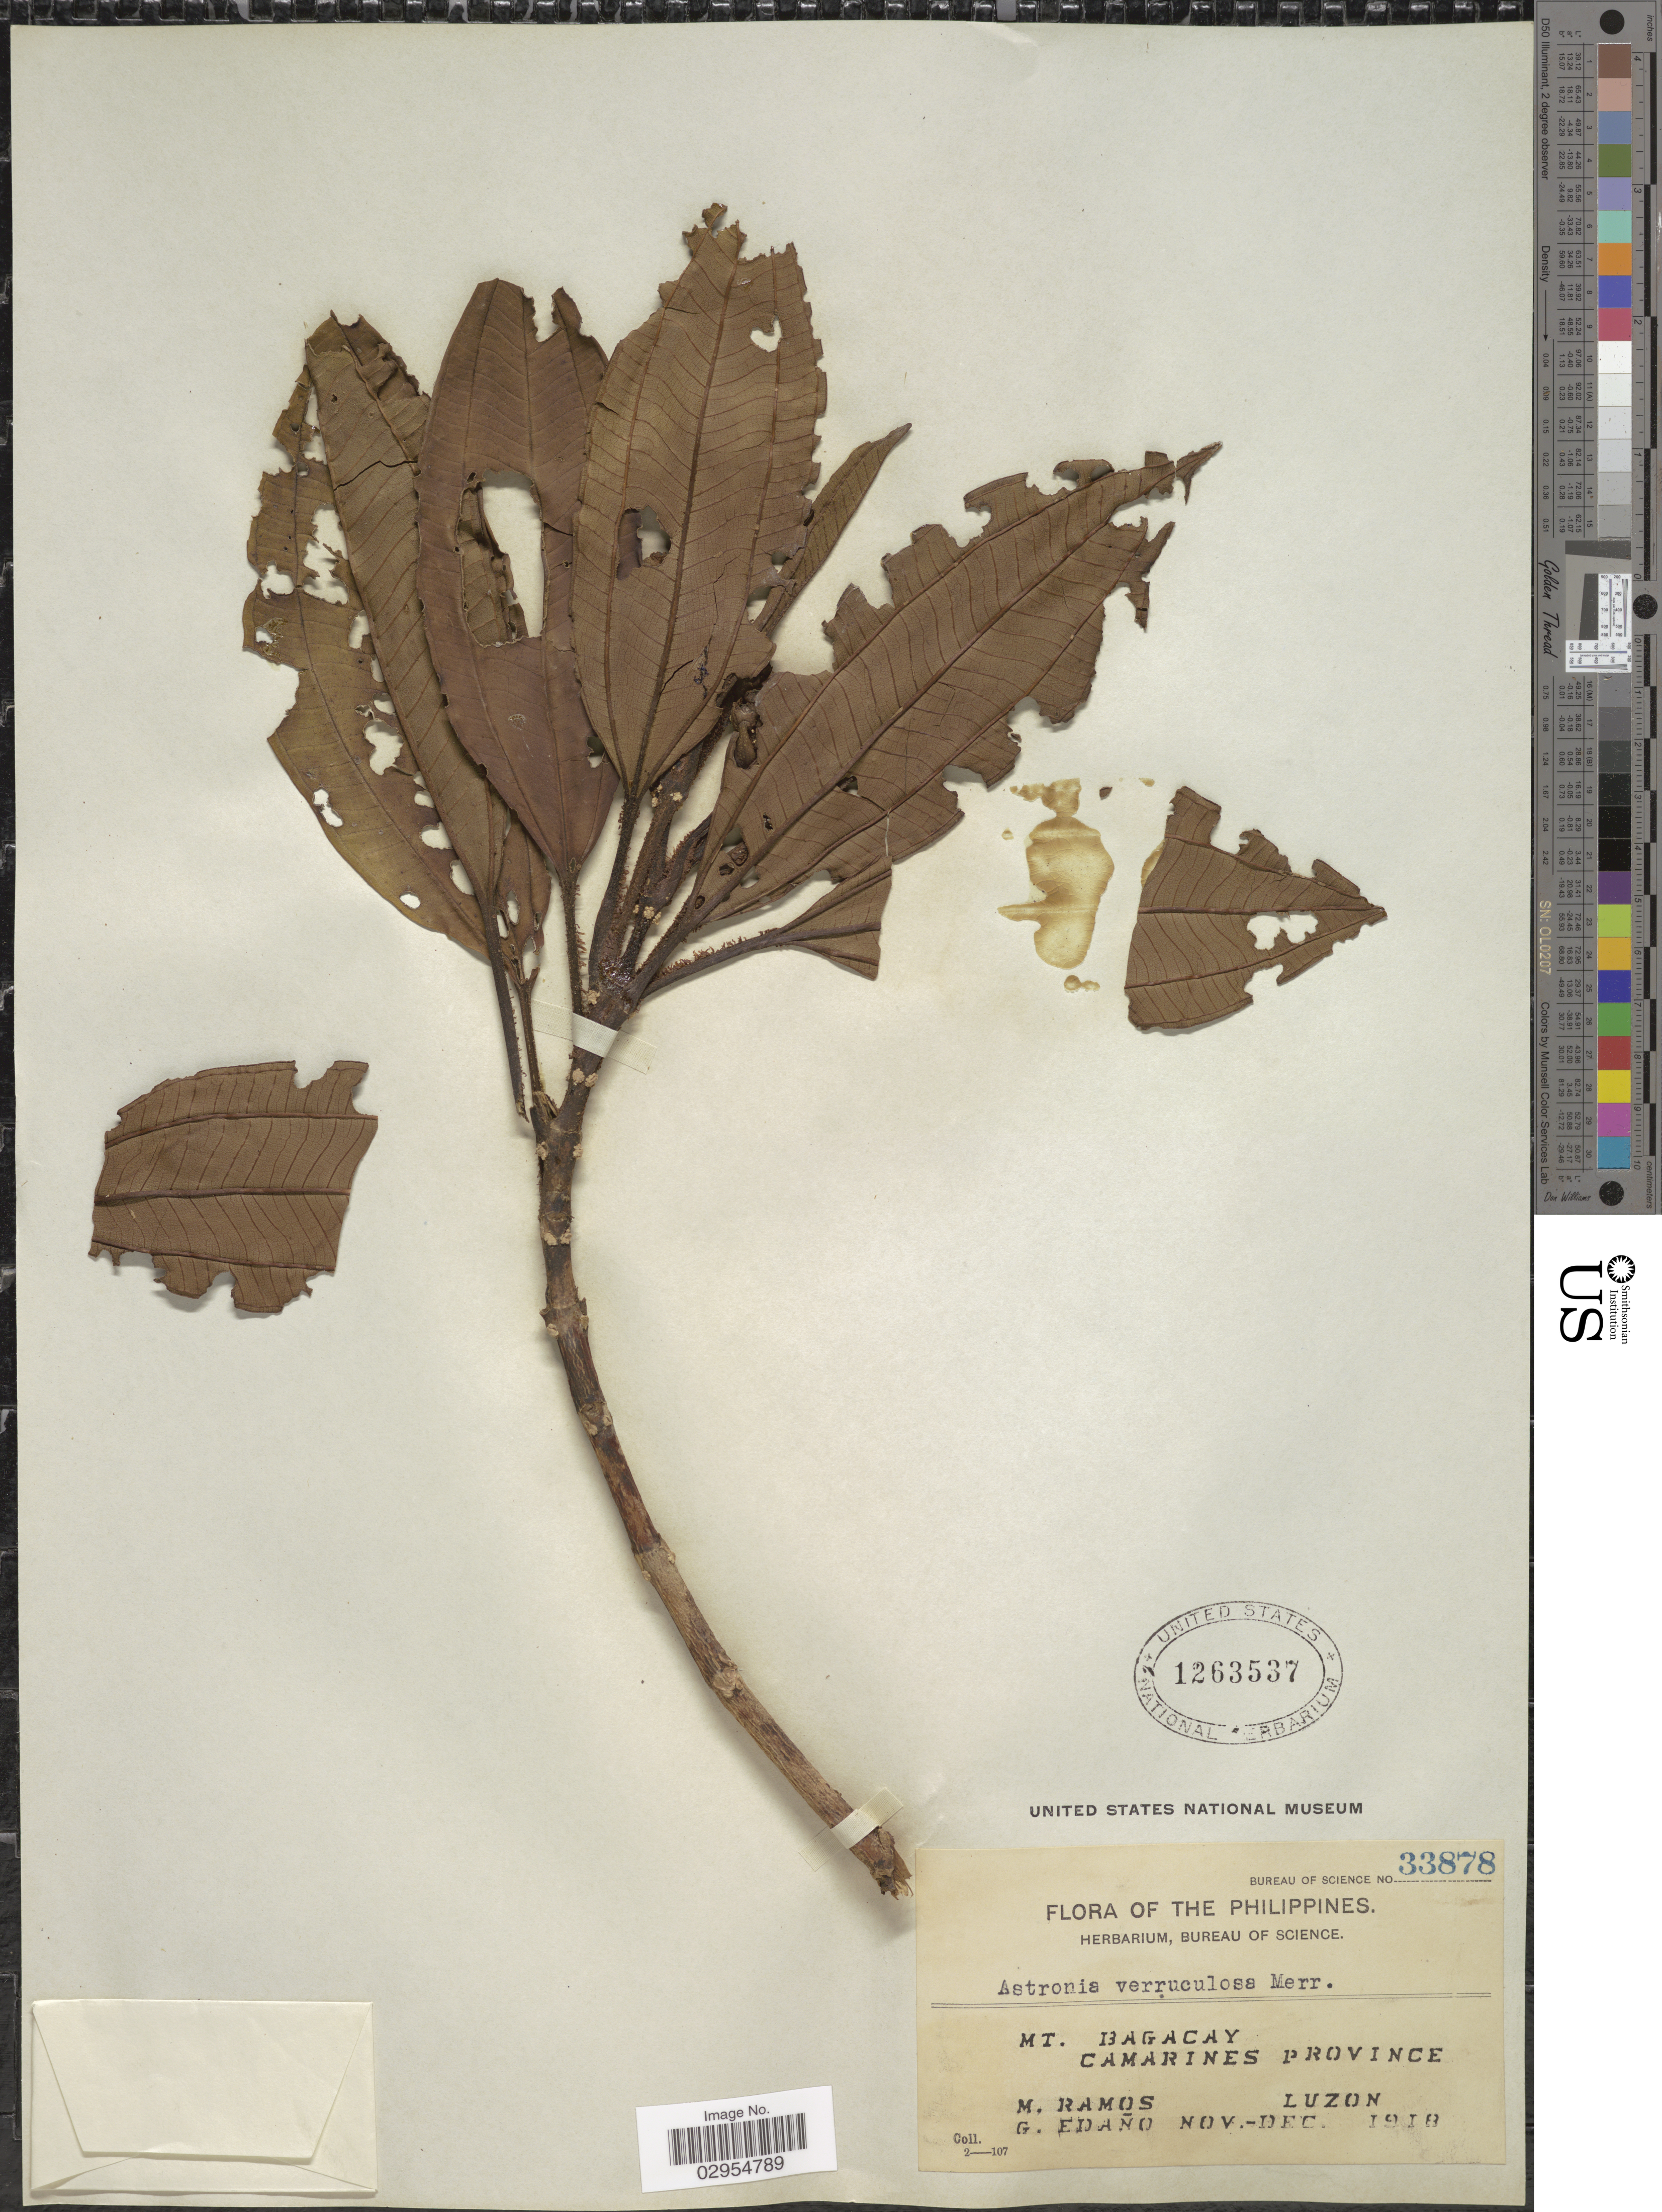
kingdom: Plantae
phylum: Tracheophyta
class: Magnoliopsida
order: Myrtales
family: Melastomataceae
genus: Astronia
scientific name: Astronia verruculosa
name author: Merr.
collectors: M. Ramos & G. Edaño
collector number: Bureau of Science 33878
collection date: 1918-11/1918-12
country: Philippines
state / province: Bicol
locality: Mt. Bagacay, Camarines Province.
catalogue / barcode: US 1263537